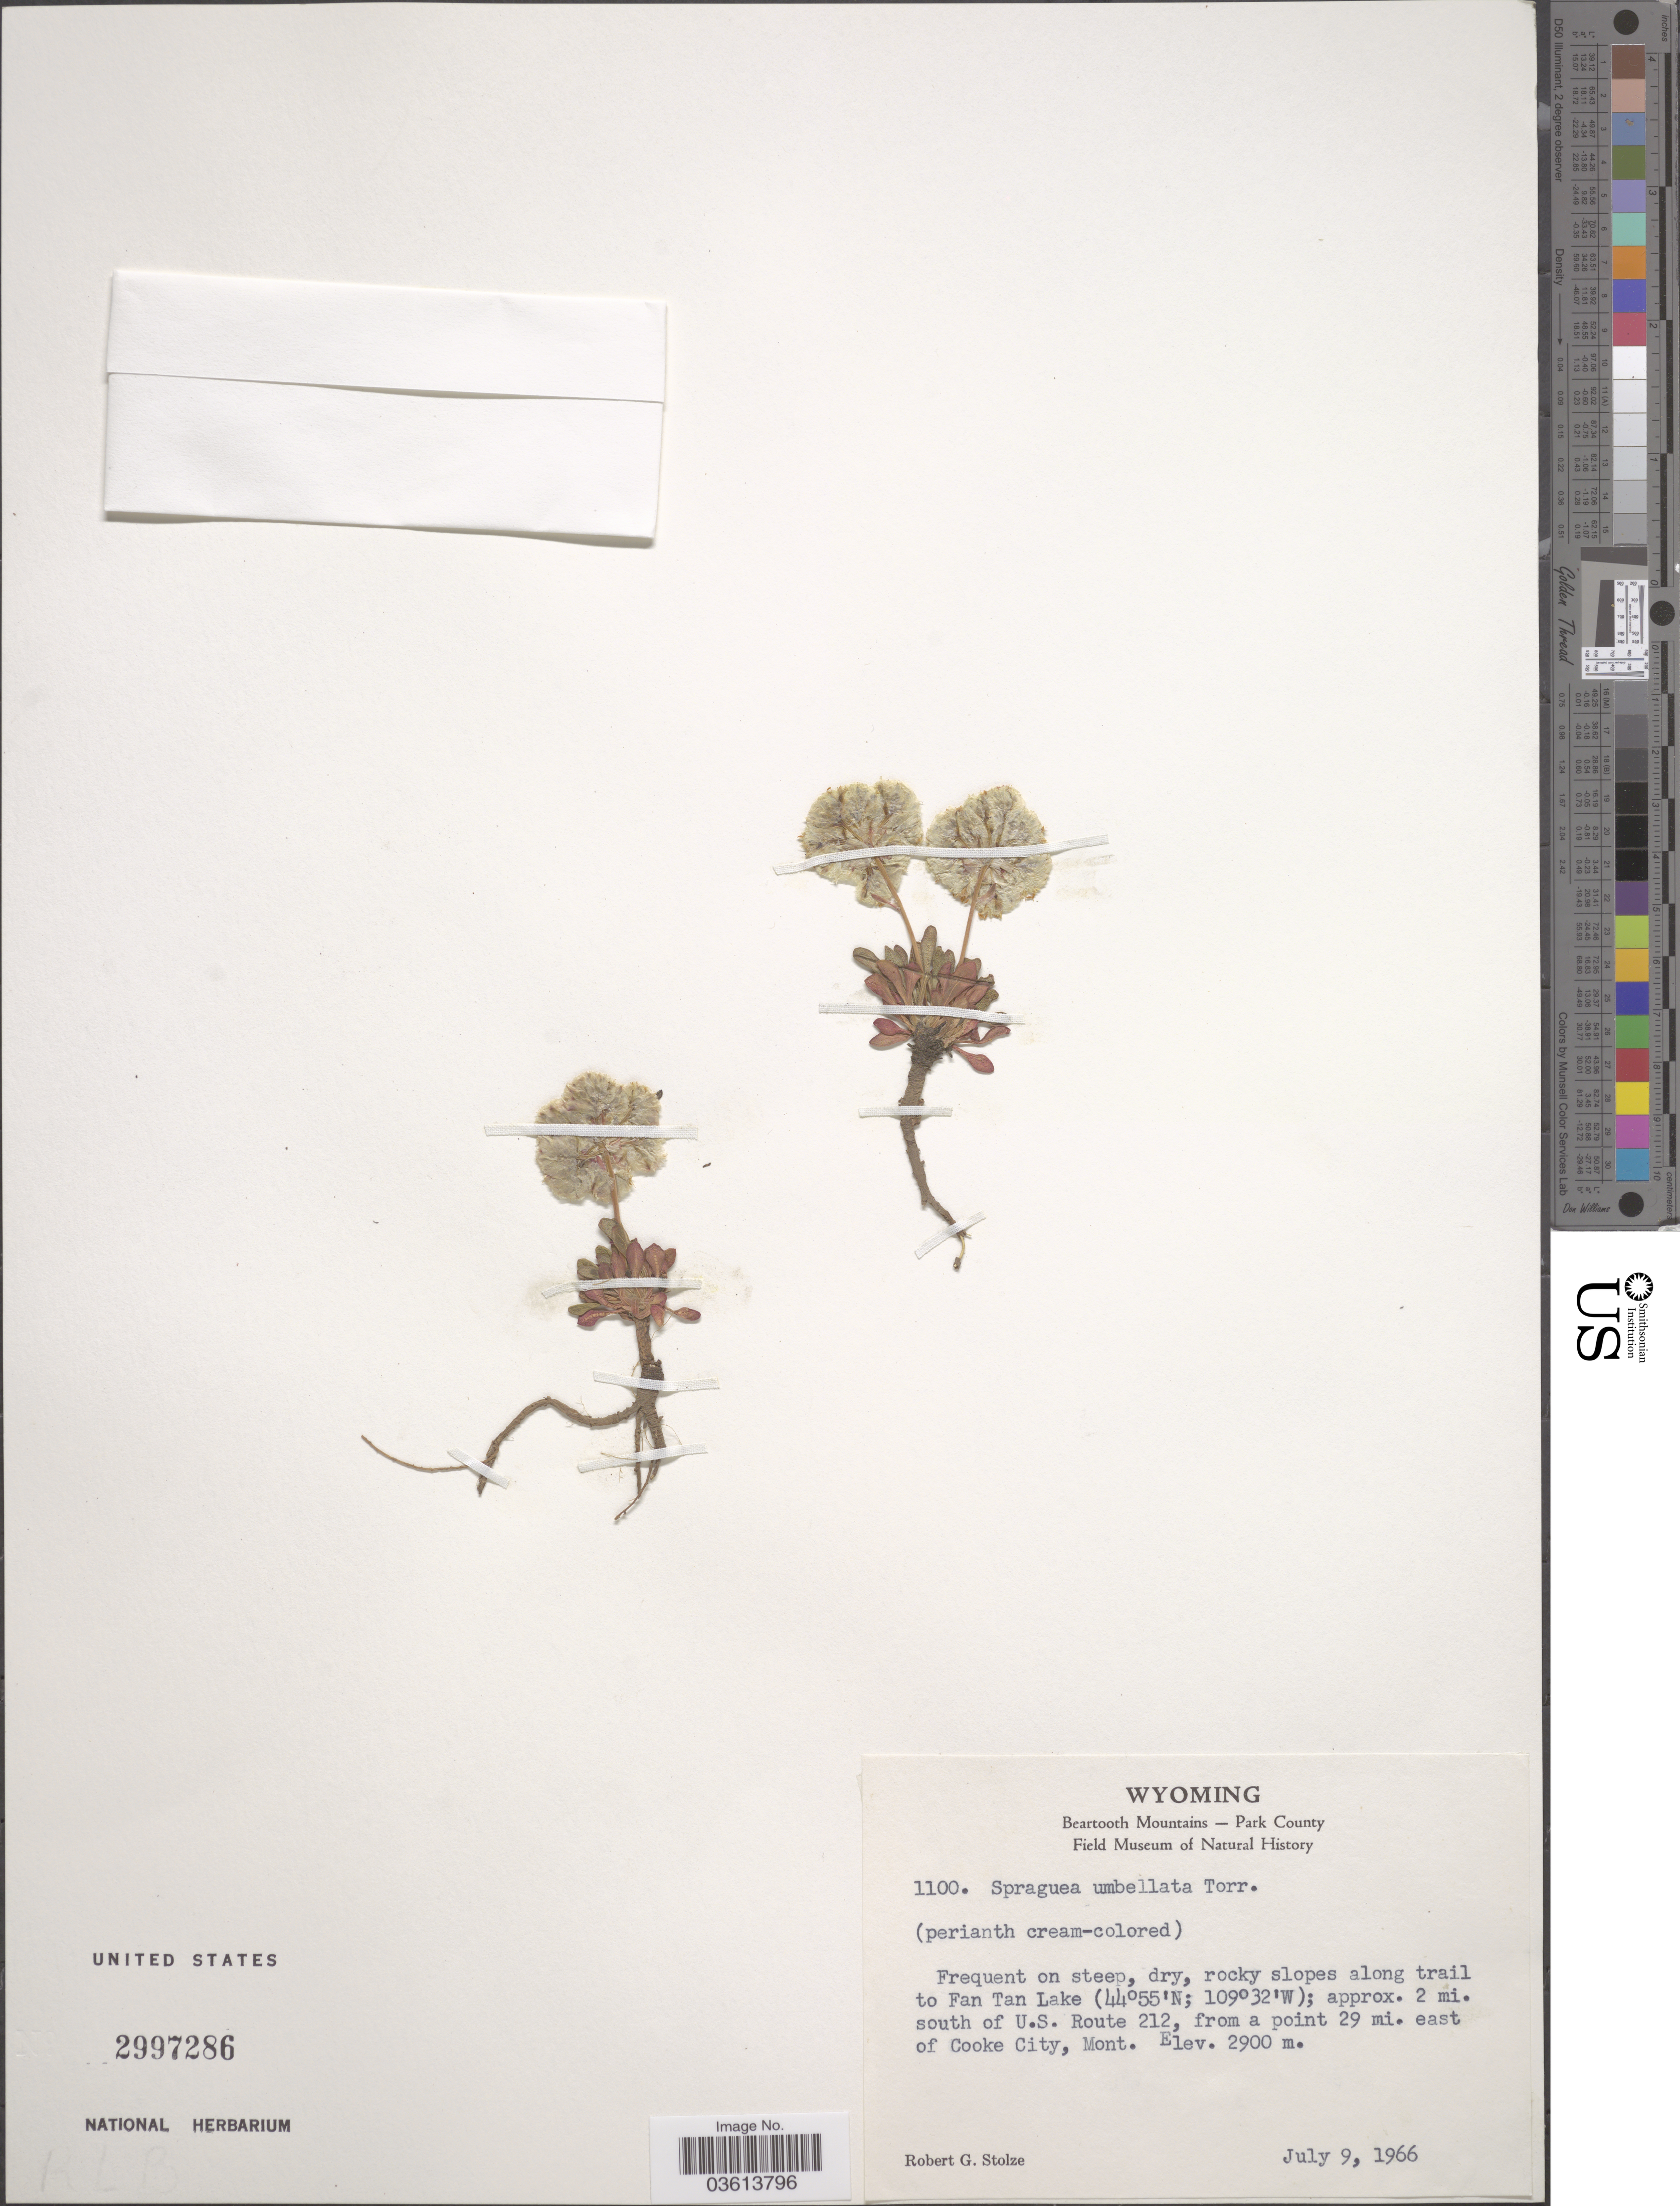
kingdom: Plantae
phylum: Tracheophyta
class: Magnoliopsida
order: Caryophyllales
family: Montiaceae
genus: Calyptridium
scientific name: Calyptridium umbellatum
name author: (Torr.) Greene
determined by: Strong, Mark T., (BOT), Smithsonian Institution - National Museum of Natural History (UNITED STATES)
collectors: R. G. Stolze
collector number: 1100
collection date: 1966-07-09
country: United States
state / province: Wyoming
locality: Beartooth Mountains - Park County. Along trail to Fan Tan Lake; approx. 2 mi. south of U.S. Route 212, from a point 29 mi. east of Cooke City, Mont.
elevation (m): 2900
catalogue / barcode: US 2997286